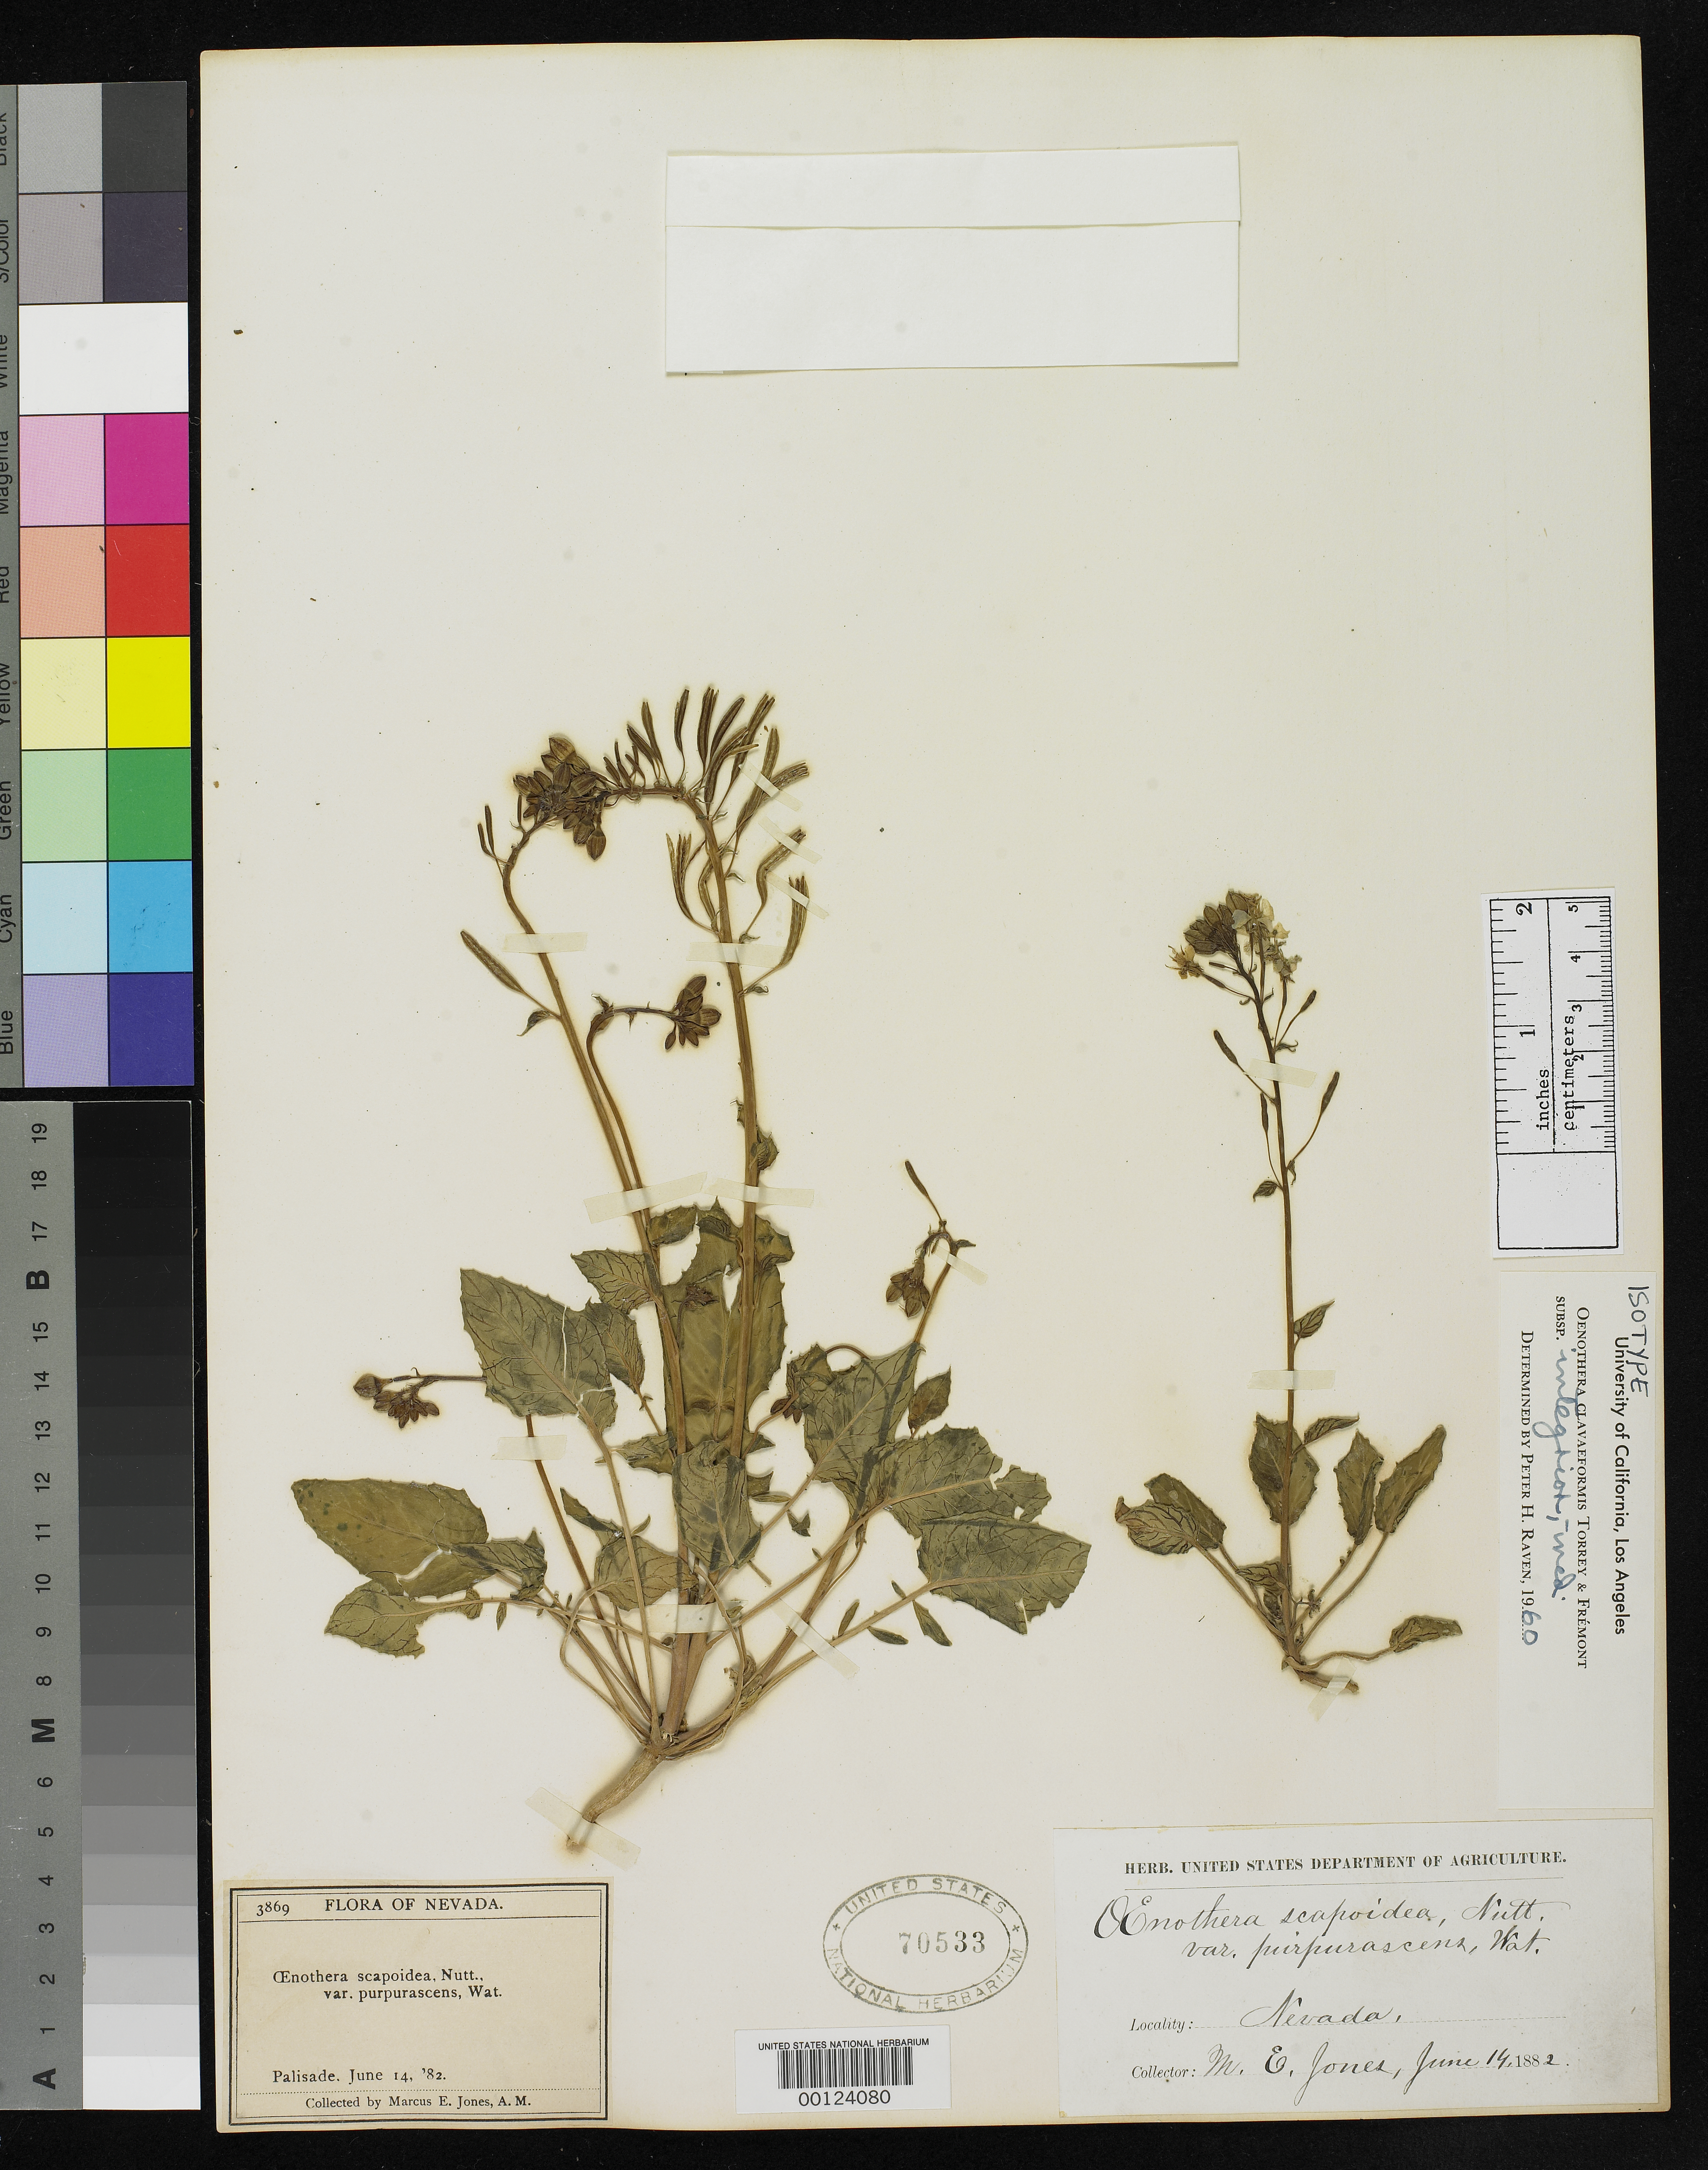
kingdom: Plantae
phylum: Tracheophyta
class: Magnoliopsida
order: Myrtales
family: Onagraceae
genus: Oenothera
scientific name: Oenothera claviformis subsp. integrior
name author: P.H. Raven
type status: Isotype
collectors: M. E. Jones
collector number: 3869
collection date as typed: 14 Jun 1882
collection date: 1882-06-14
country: United States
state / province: Nevada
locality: Palisade.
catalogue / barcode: US 70533